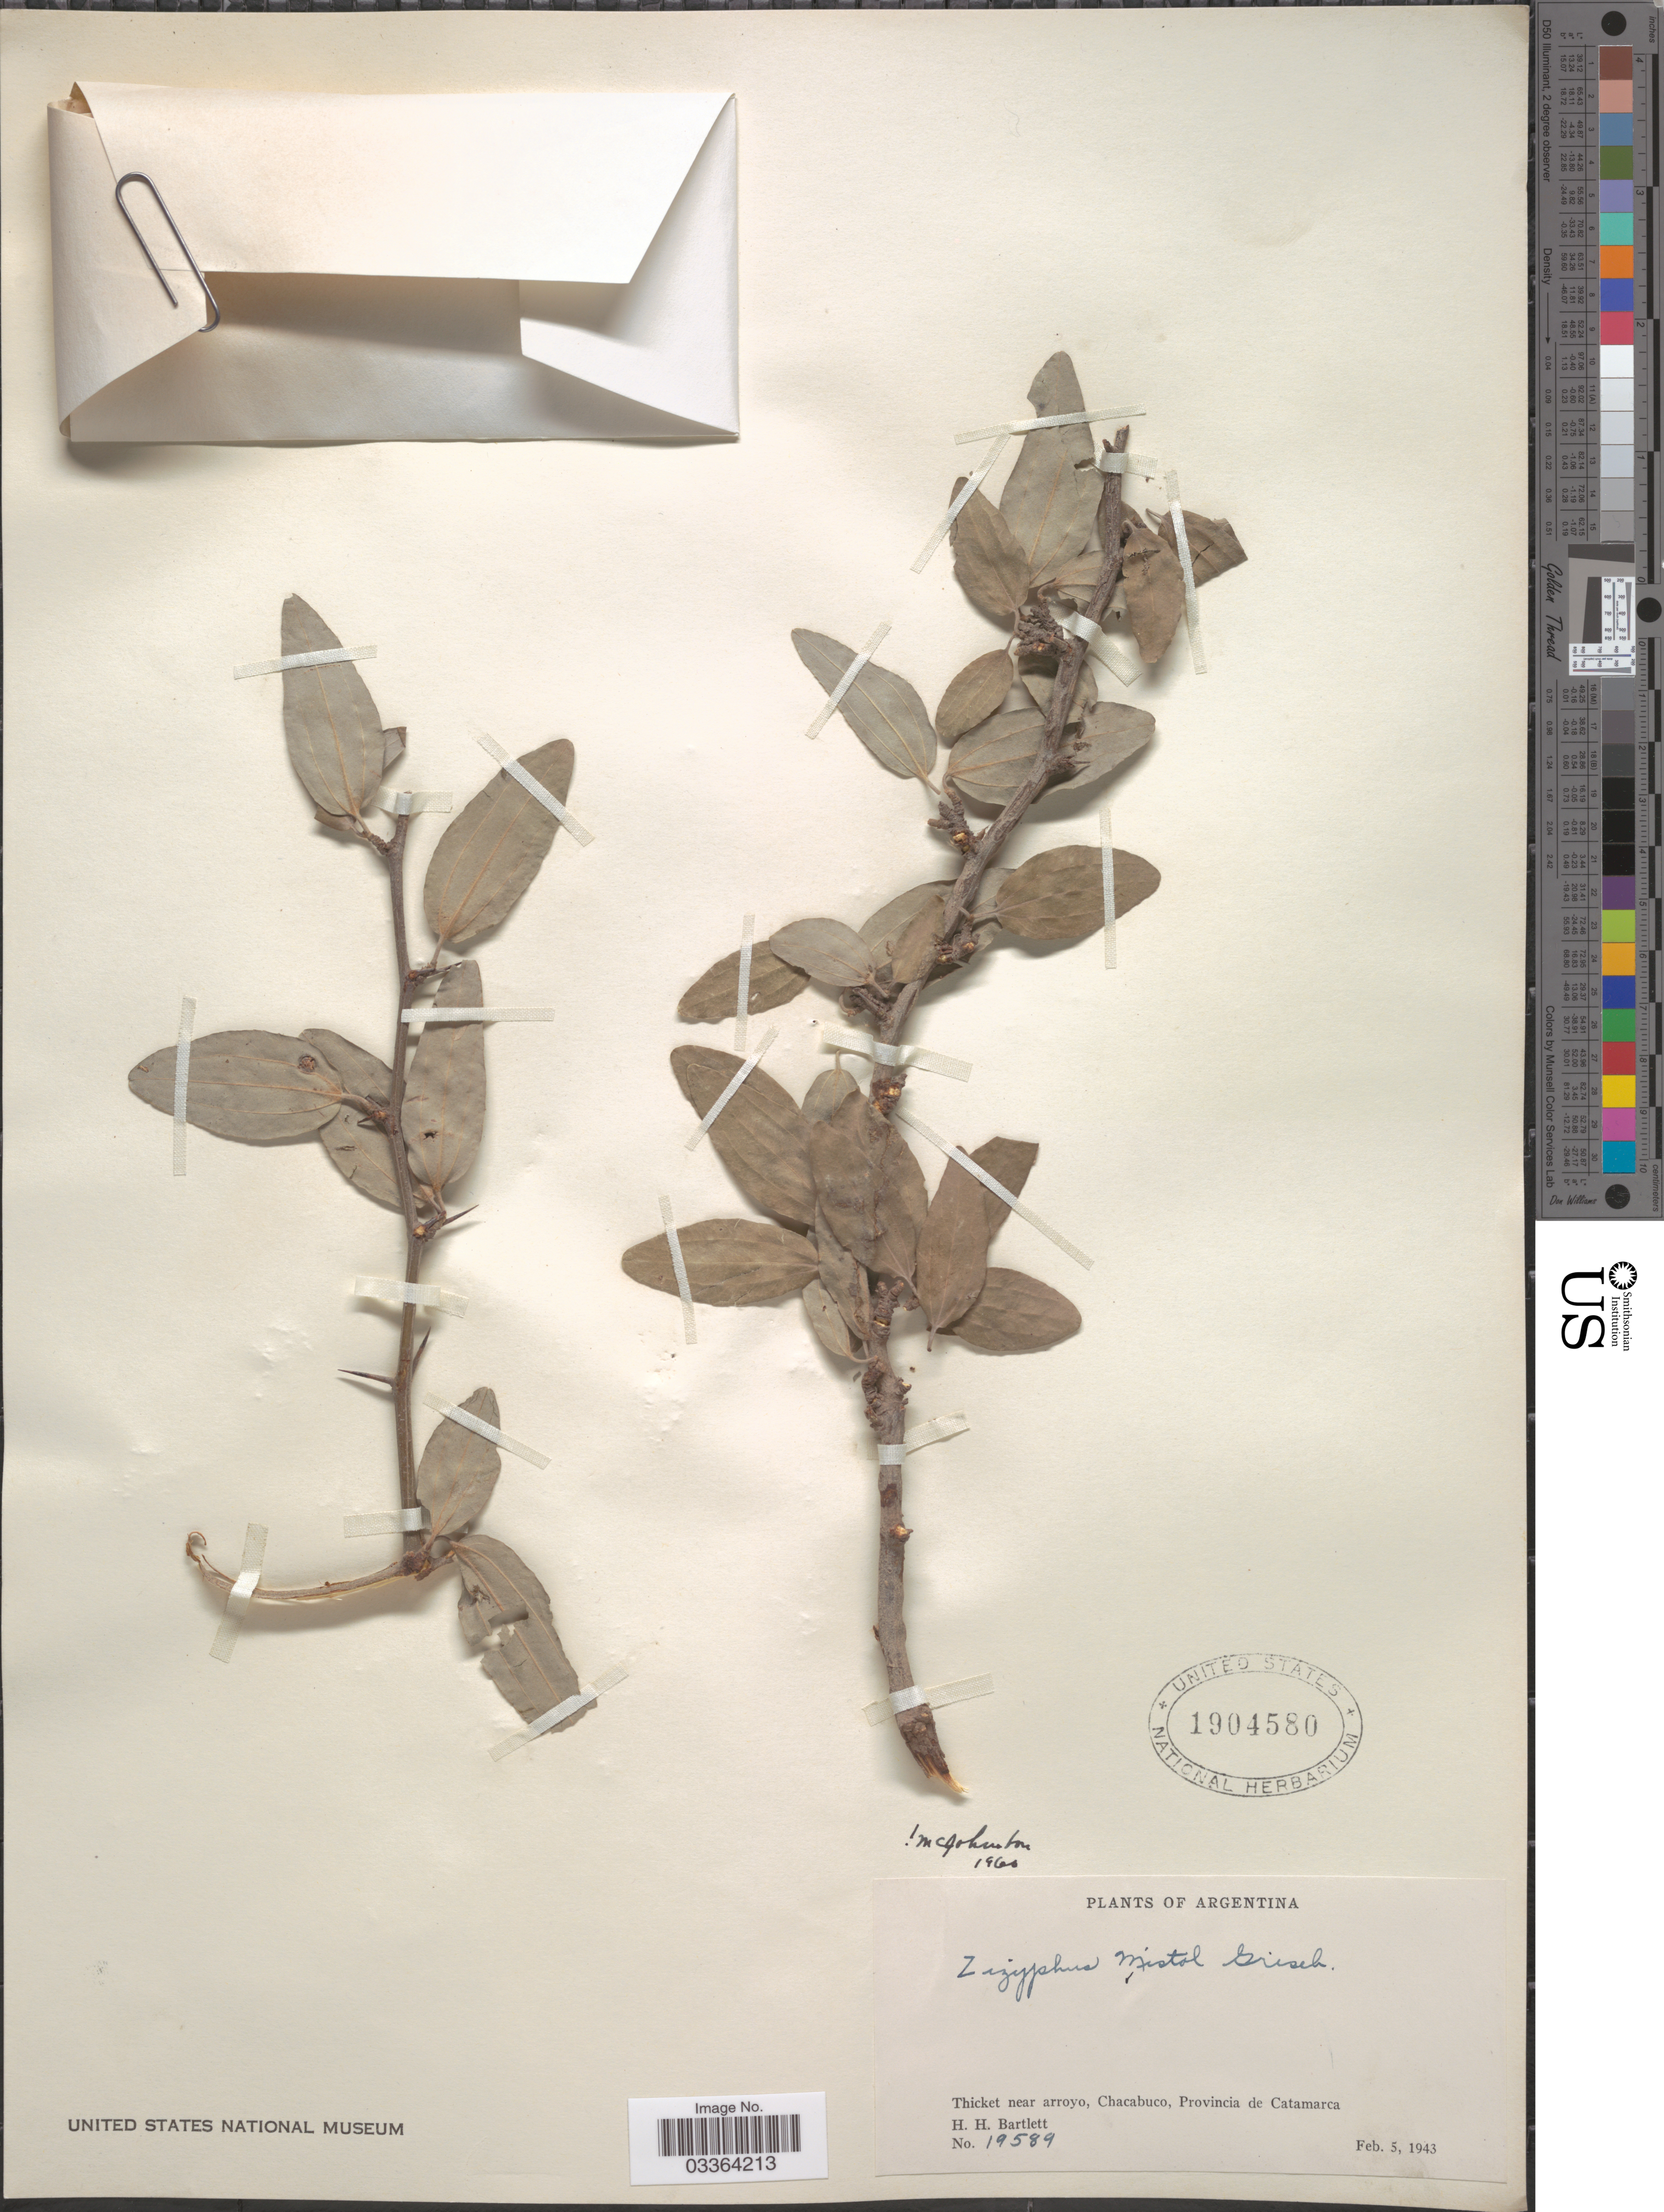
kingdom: Plantae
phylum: Tracheophyta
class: Magnoliopsida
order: Rosales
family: Rhamnaceae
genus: Sarcomphalus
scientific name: Sarcomphalus mistol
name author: (Griseb.) Hauenschild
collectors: H. H. Bartlett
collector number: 19589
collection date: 1943-02-05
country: Argentina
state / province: Catamarca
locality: Thicket near arroyo, Chacabuco.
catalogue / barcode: US 1904580